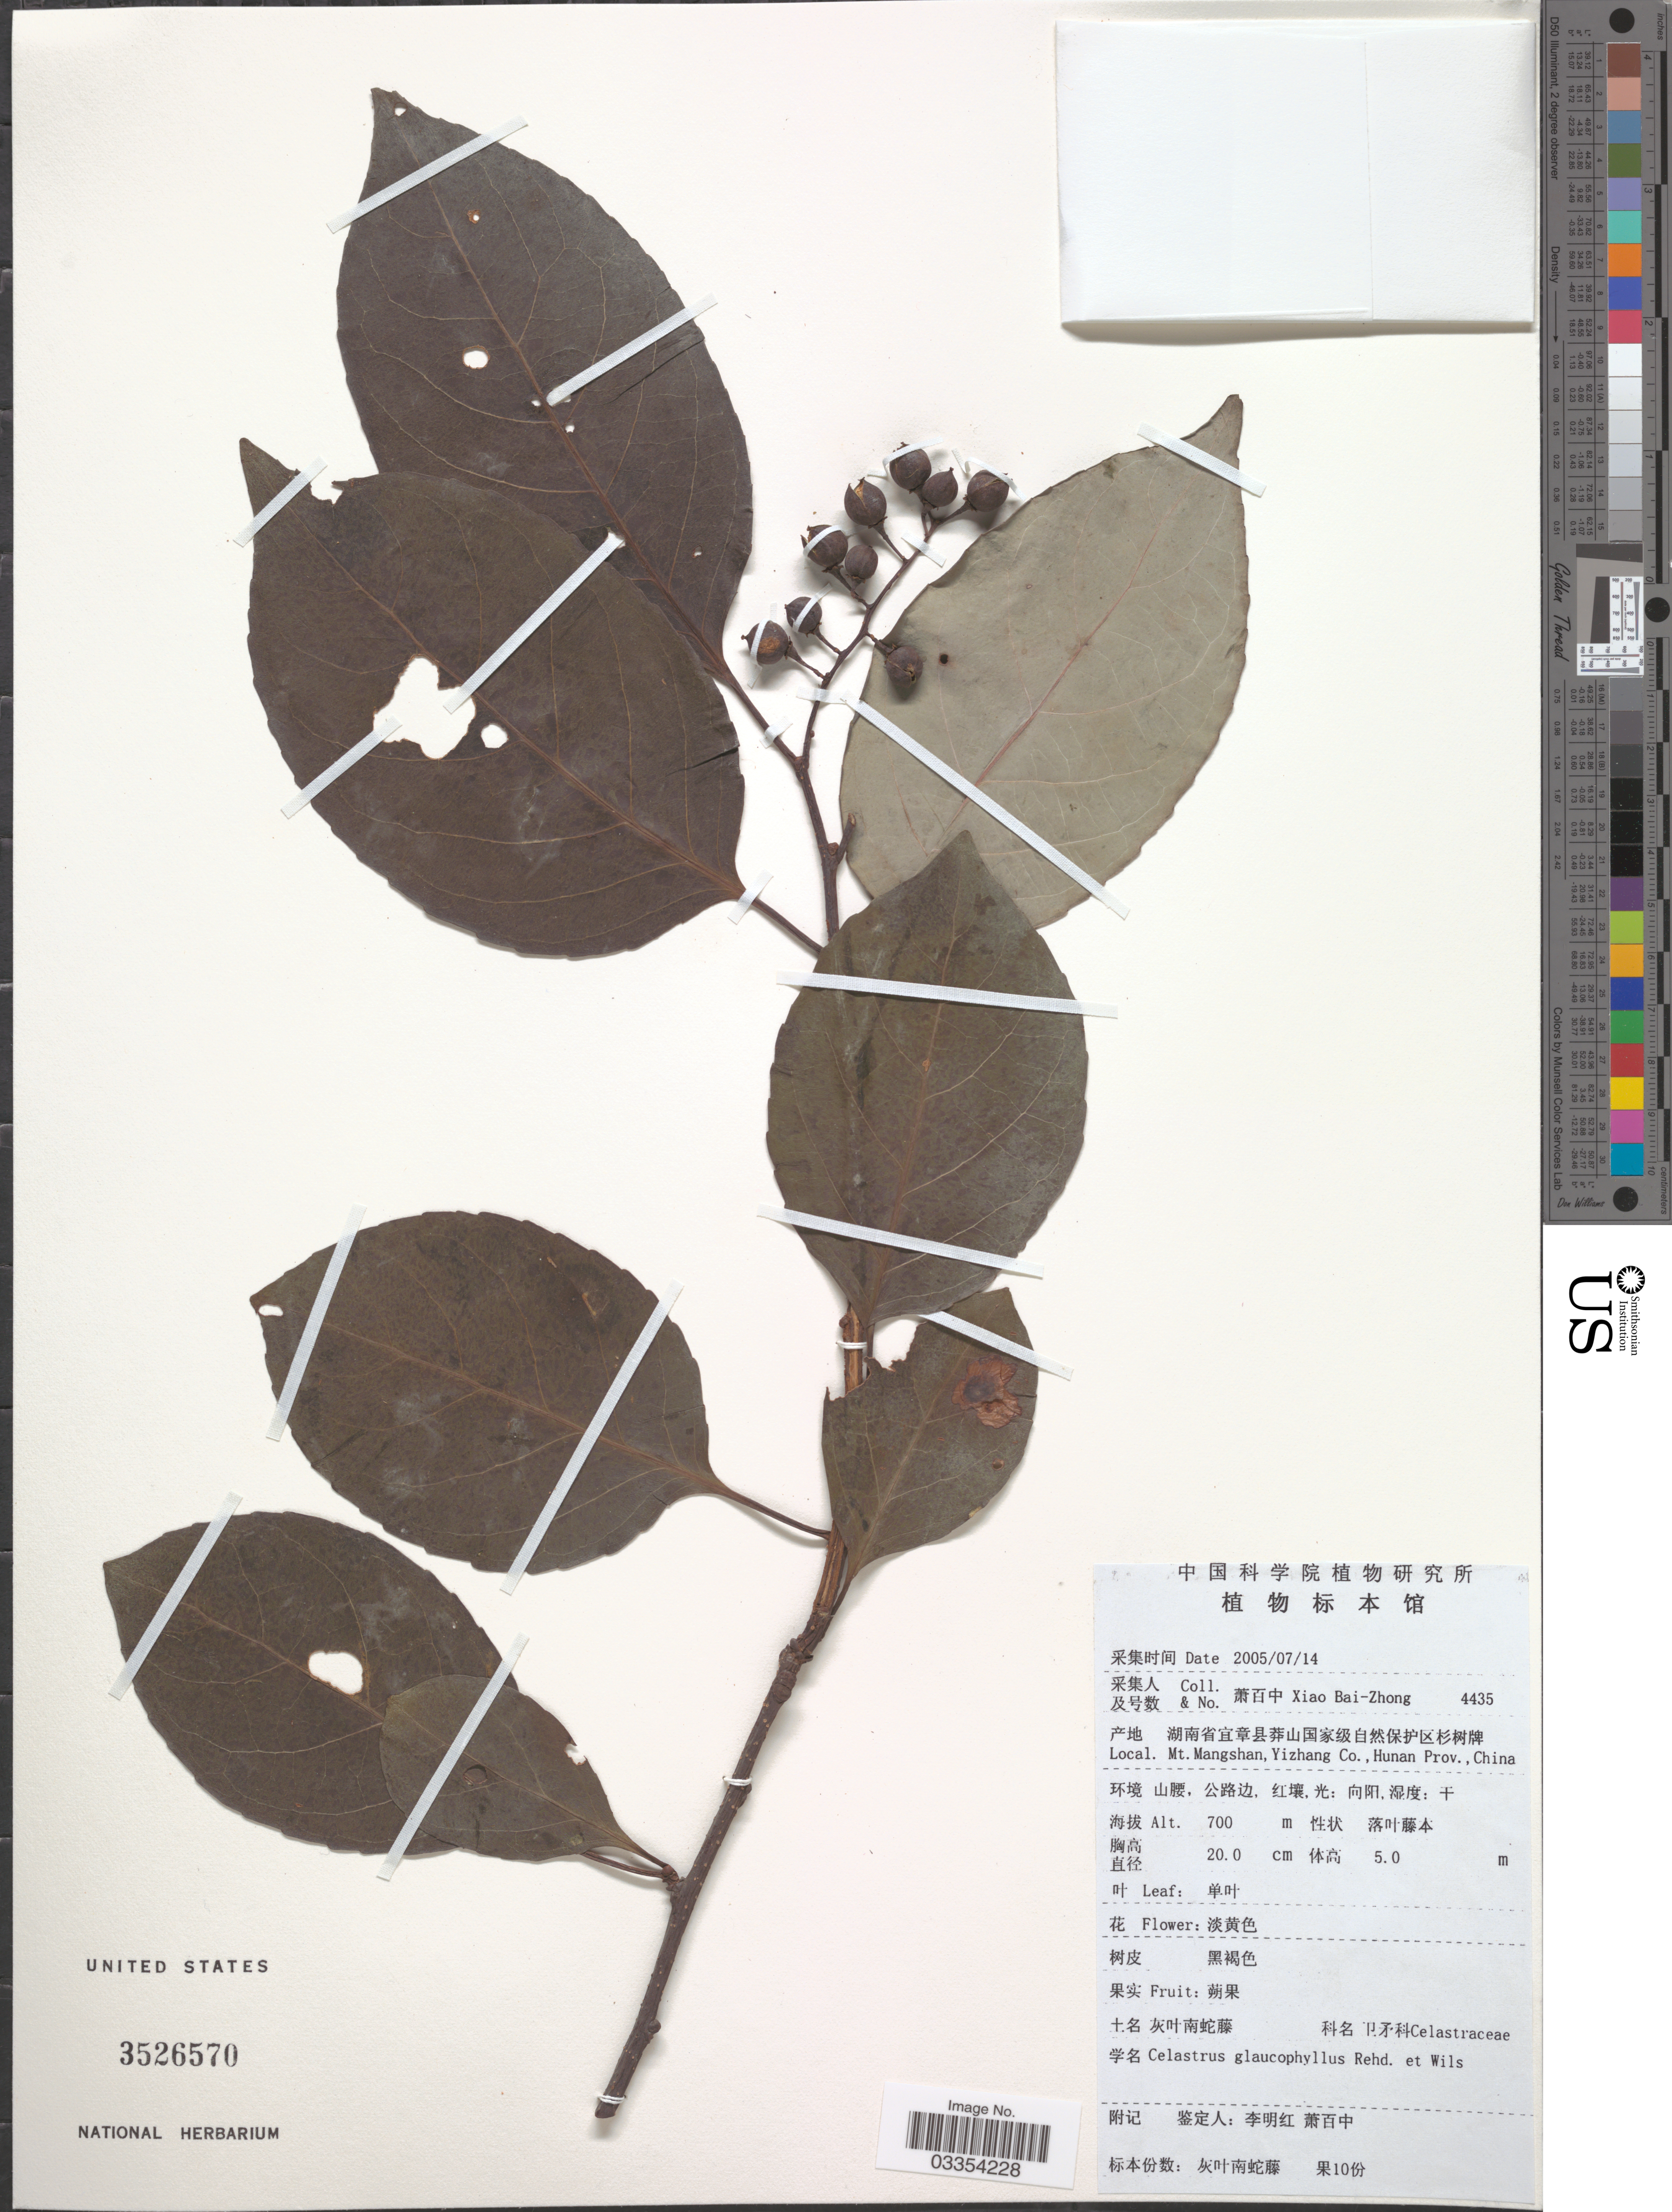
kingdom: Plantae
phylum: Tracheophyta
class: Magnoliopsida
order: Celastrales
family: Celastraceae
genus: Celastrus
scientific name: Celastrus glaucophyllus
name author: Rehder & E.H. Wilson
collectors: B. Z. Xiao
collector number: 4435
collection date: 2005-07-14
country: China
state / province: Hunan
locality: Mt. Mangshan, Yizhang Co.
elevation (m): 700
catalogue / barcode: US 3526570